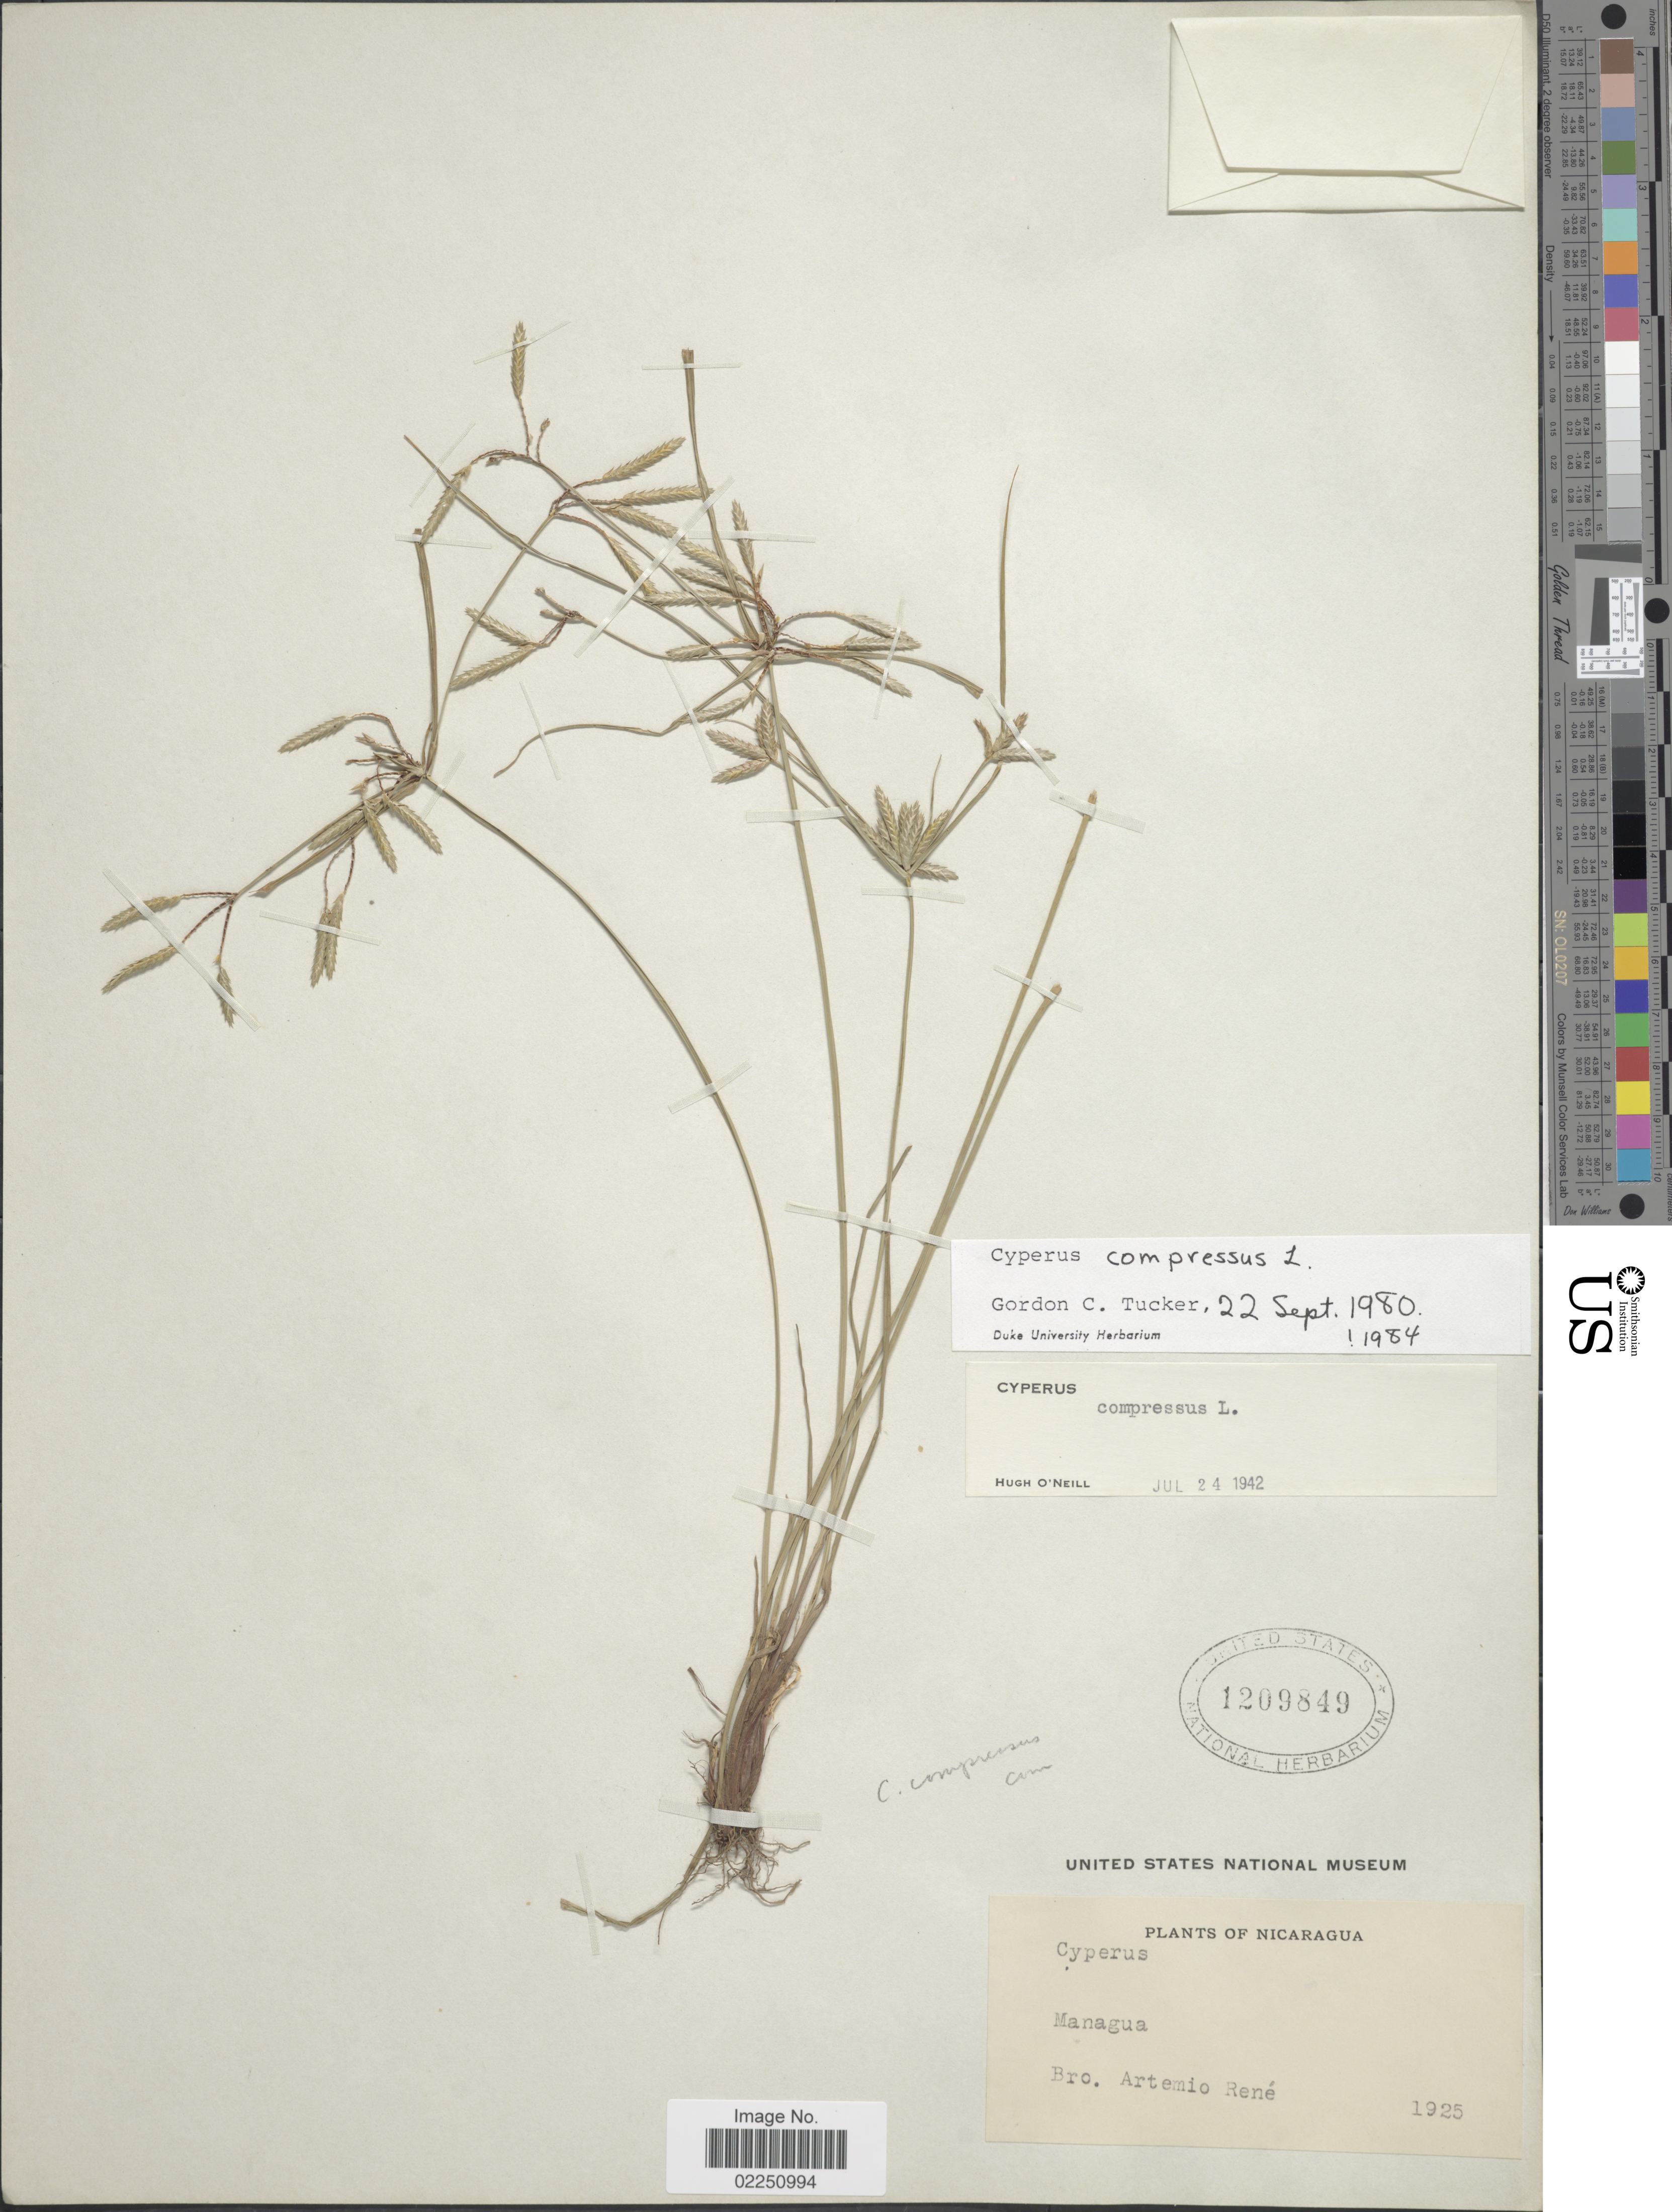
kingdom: Plantae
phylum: Tracheophyta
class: Liliopsida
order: Poales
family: Cyperaceae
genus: Cyperus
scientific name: Cyperus compressus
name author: L.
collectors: B. Rene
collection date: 1925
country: Nicaragua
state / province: Managua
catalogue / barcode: US 1209849